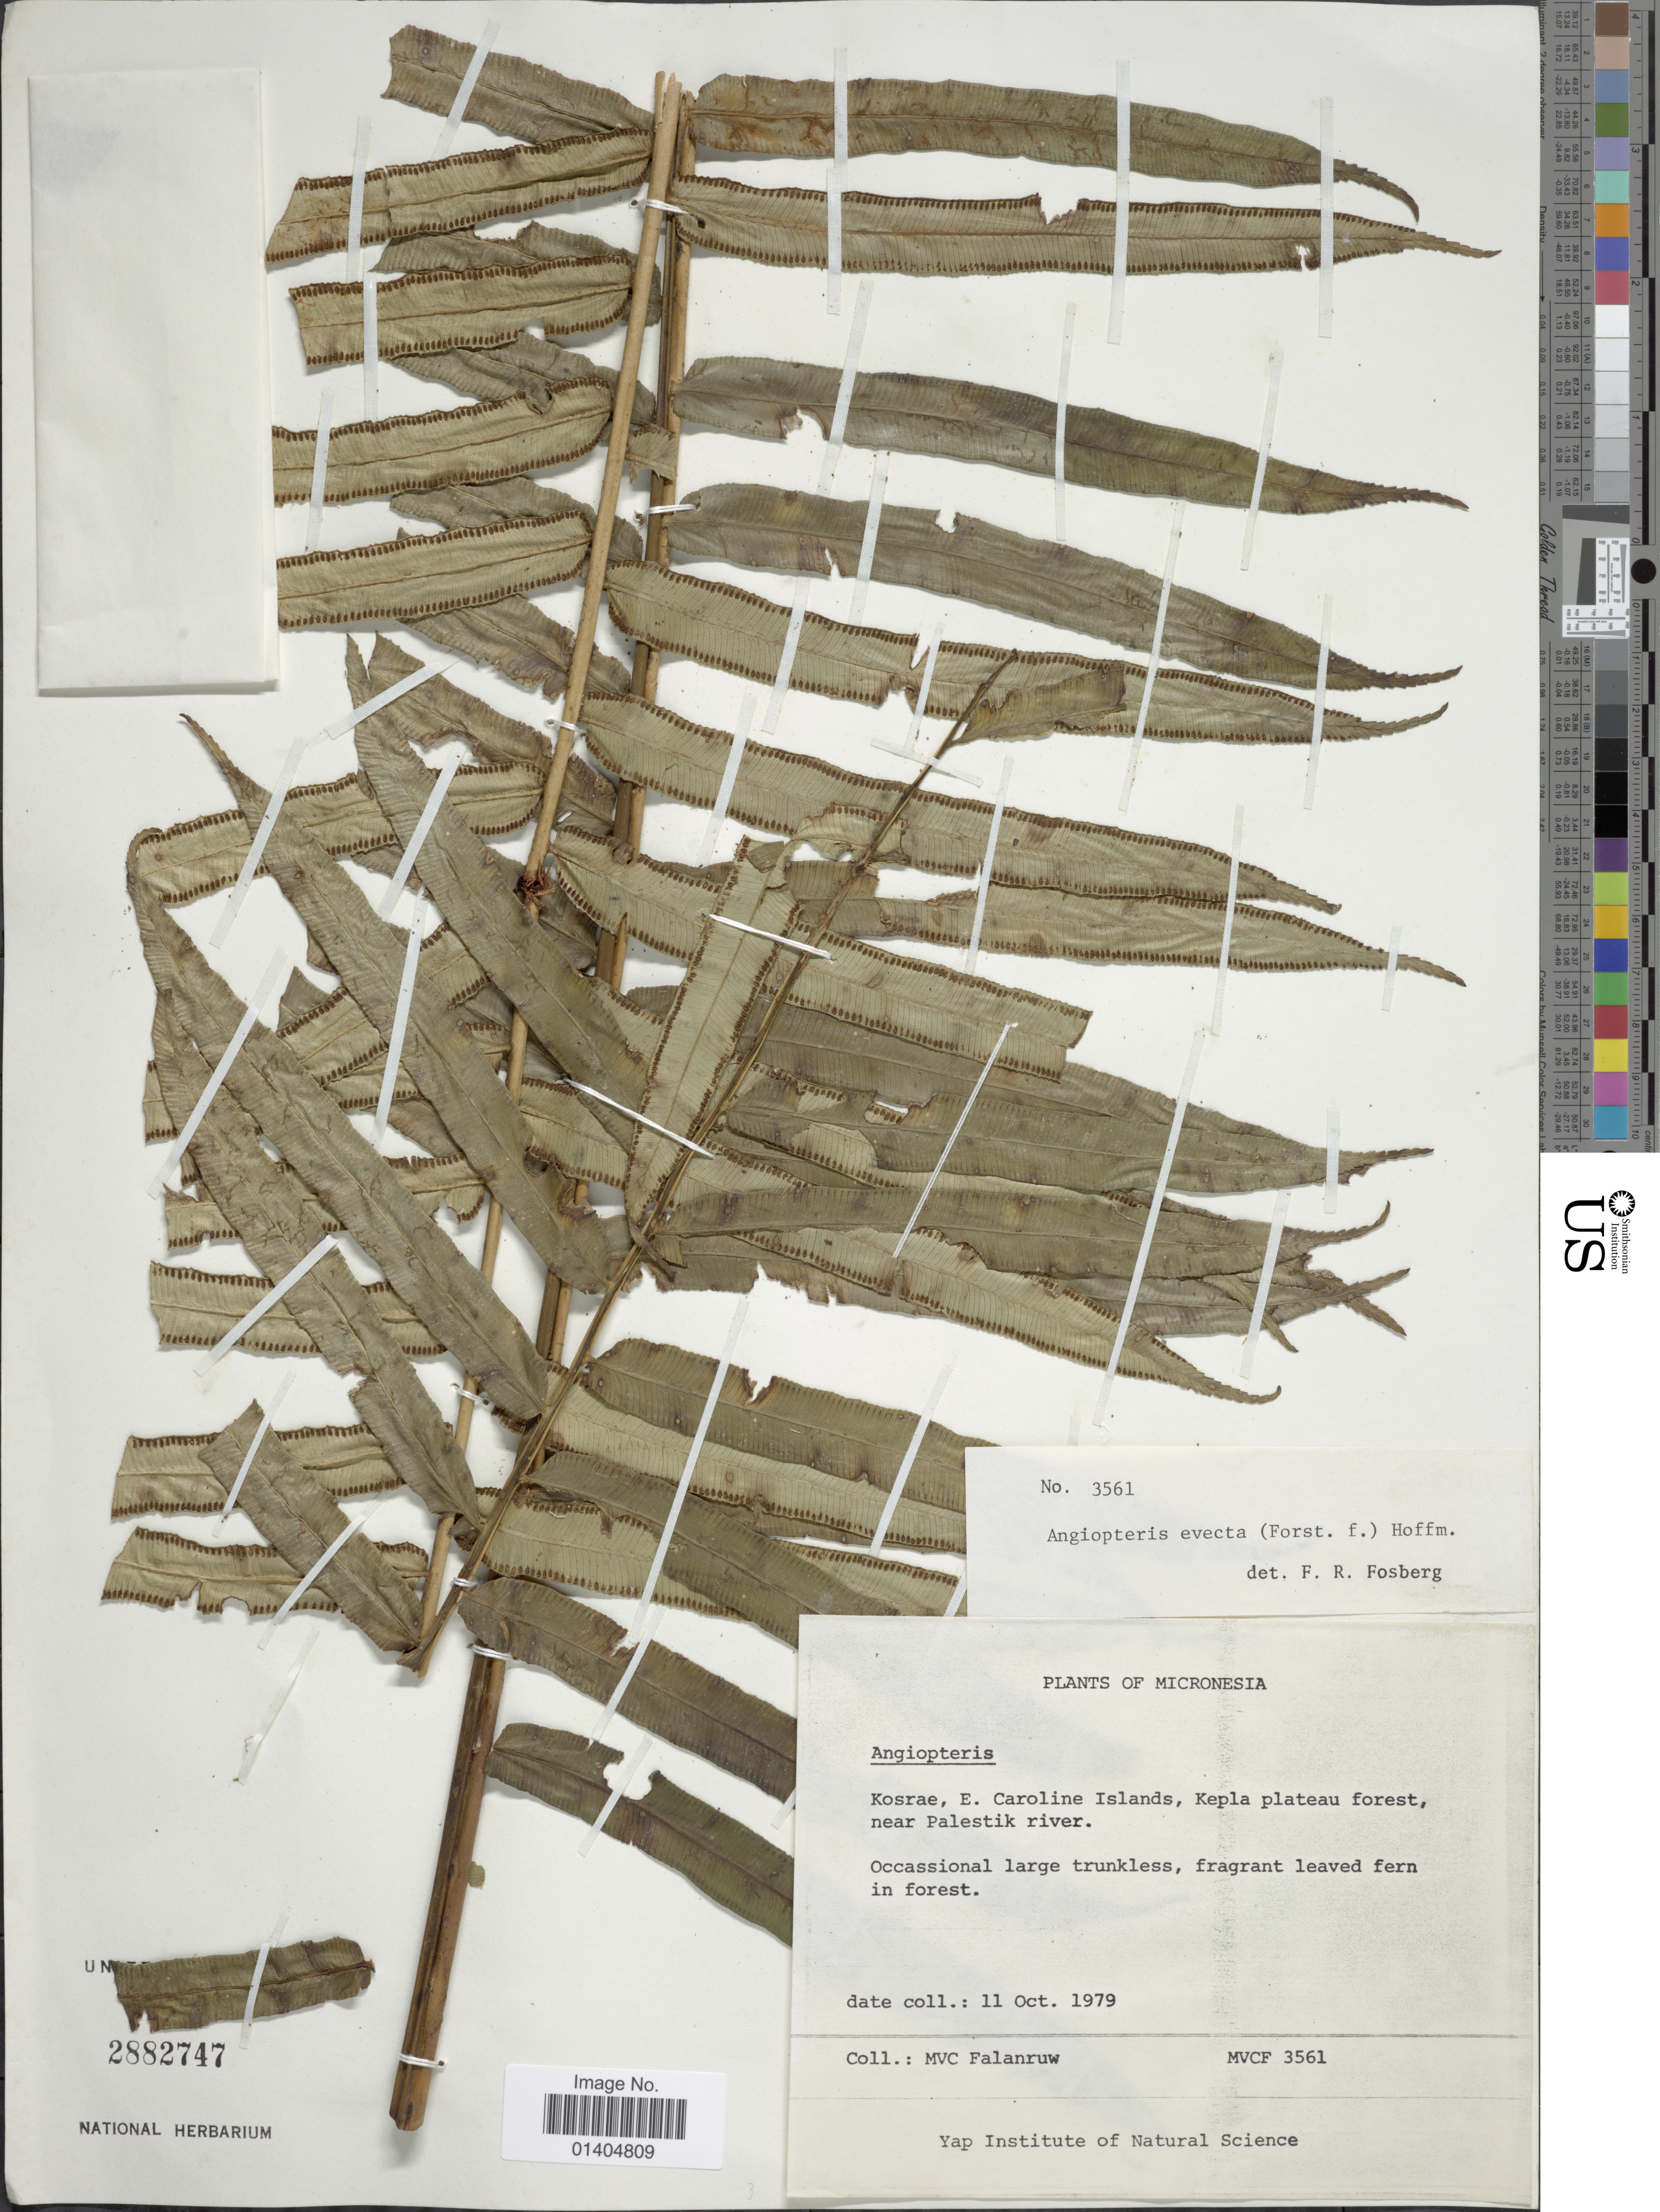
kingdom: Plantae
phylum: Tracheophyta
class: Polypodiopsida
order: Marattiales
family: Marattiaceae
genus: Angiopteris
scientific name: Angiopteris evecta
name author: (G. Forst.) Hoffm.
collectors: M. V. Falanruw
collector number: MVCF 3561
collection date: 1979-10-11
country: Micronesia, Federated States of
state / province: Kosrae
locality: Kosrae, E. Caroline Islands, Kepla plateau forest, near Palestik river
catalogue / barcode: US 2882747